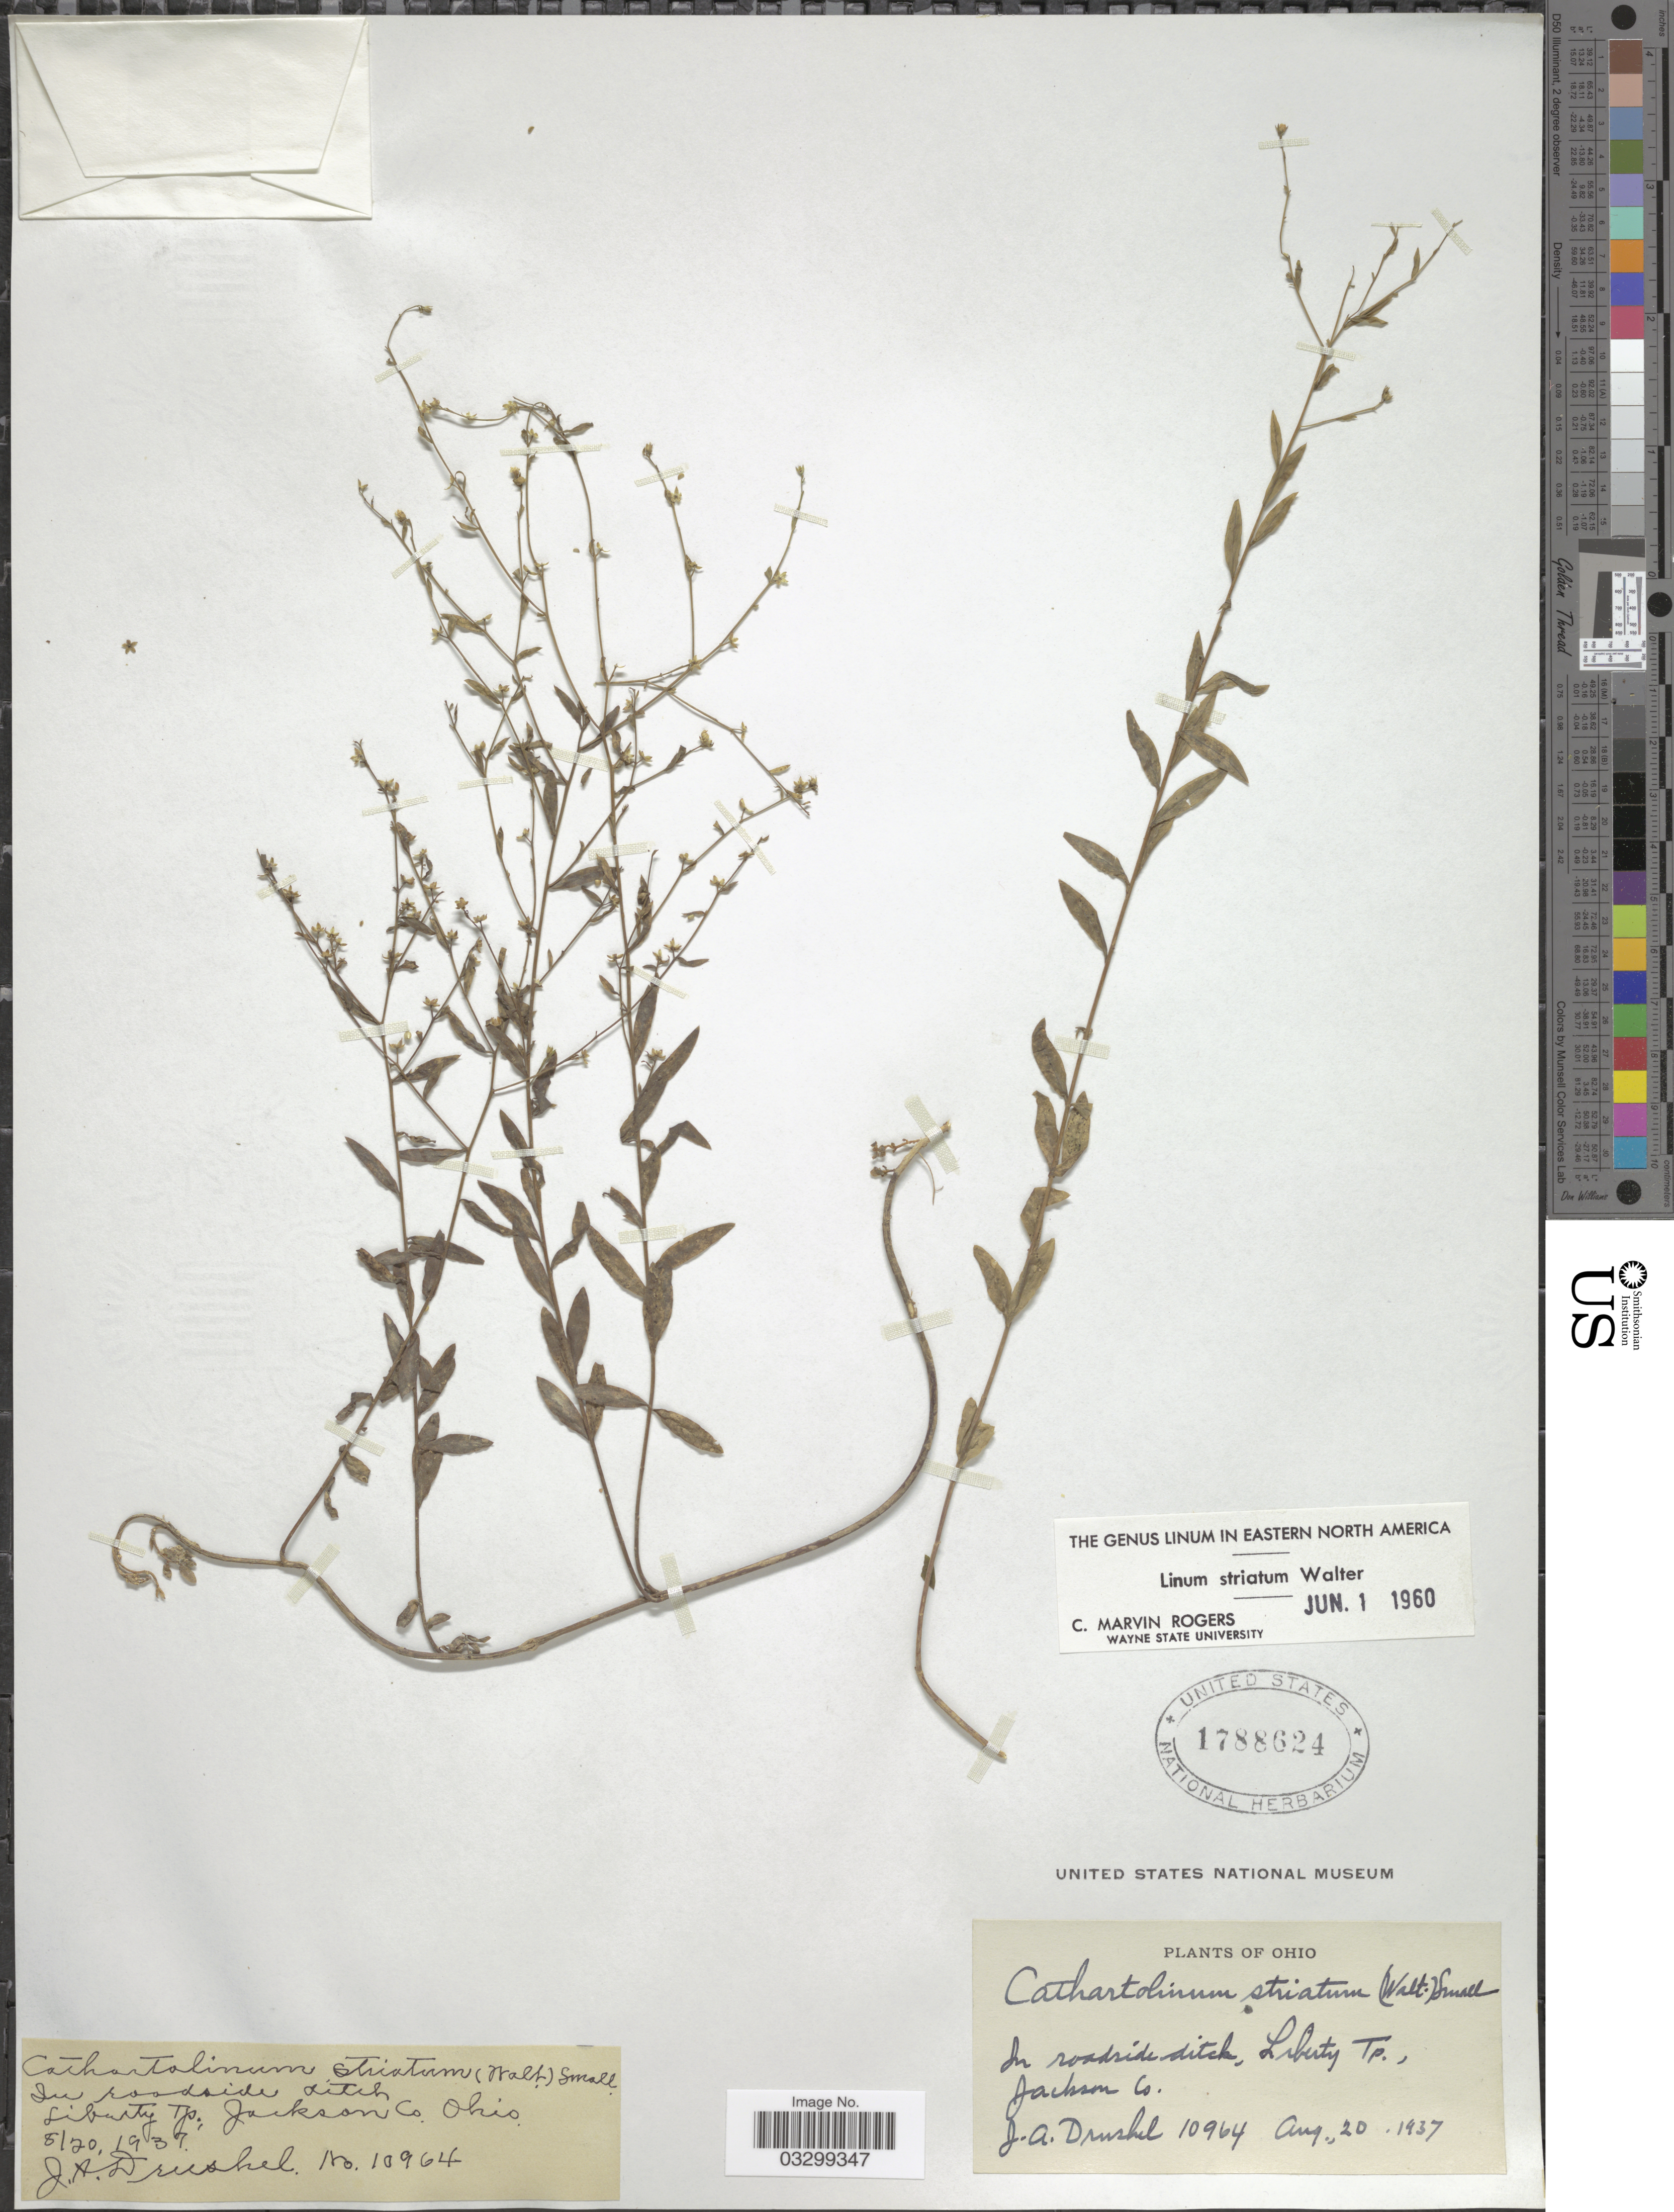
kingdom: Plantae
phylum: Tracheophyta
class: Magnoliopsida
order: Malpighiales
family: Linaceae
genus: Linum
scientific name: Linum striatum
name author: Walter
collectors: J. A. Drushel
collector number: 10964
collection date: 1937-08-20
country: United States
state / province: Ohio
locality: In roadside ditch, Liberty Tp., Jackson Co.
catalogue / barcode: US 1788624